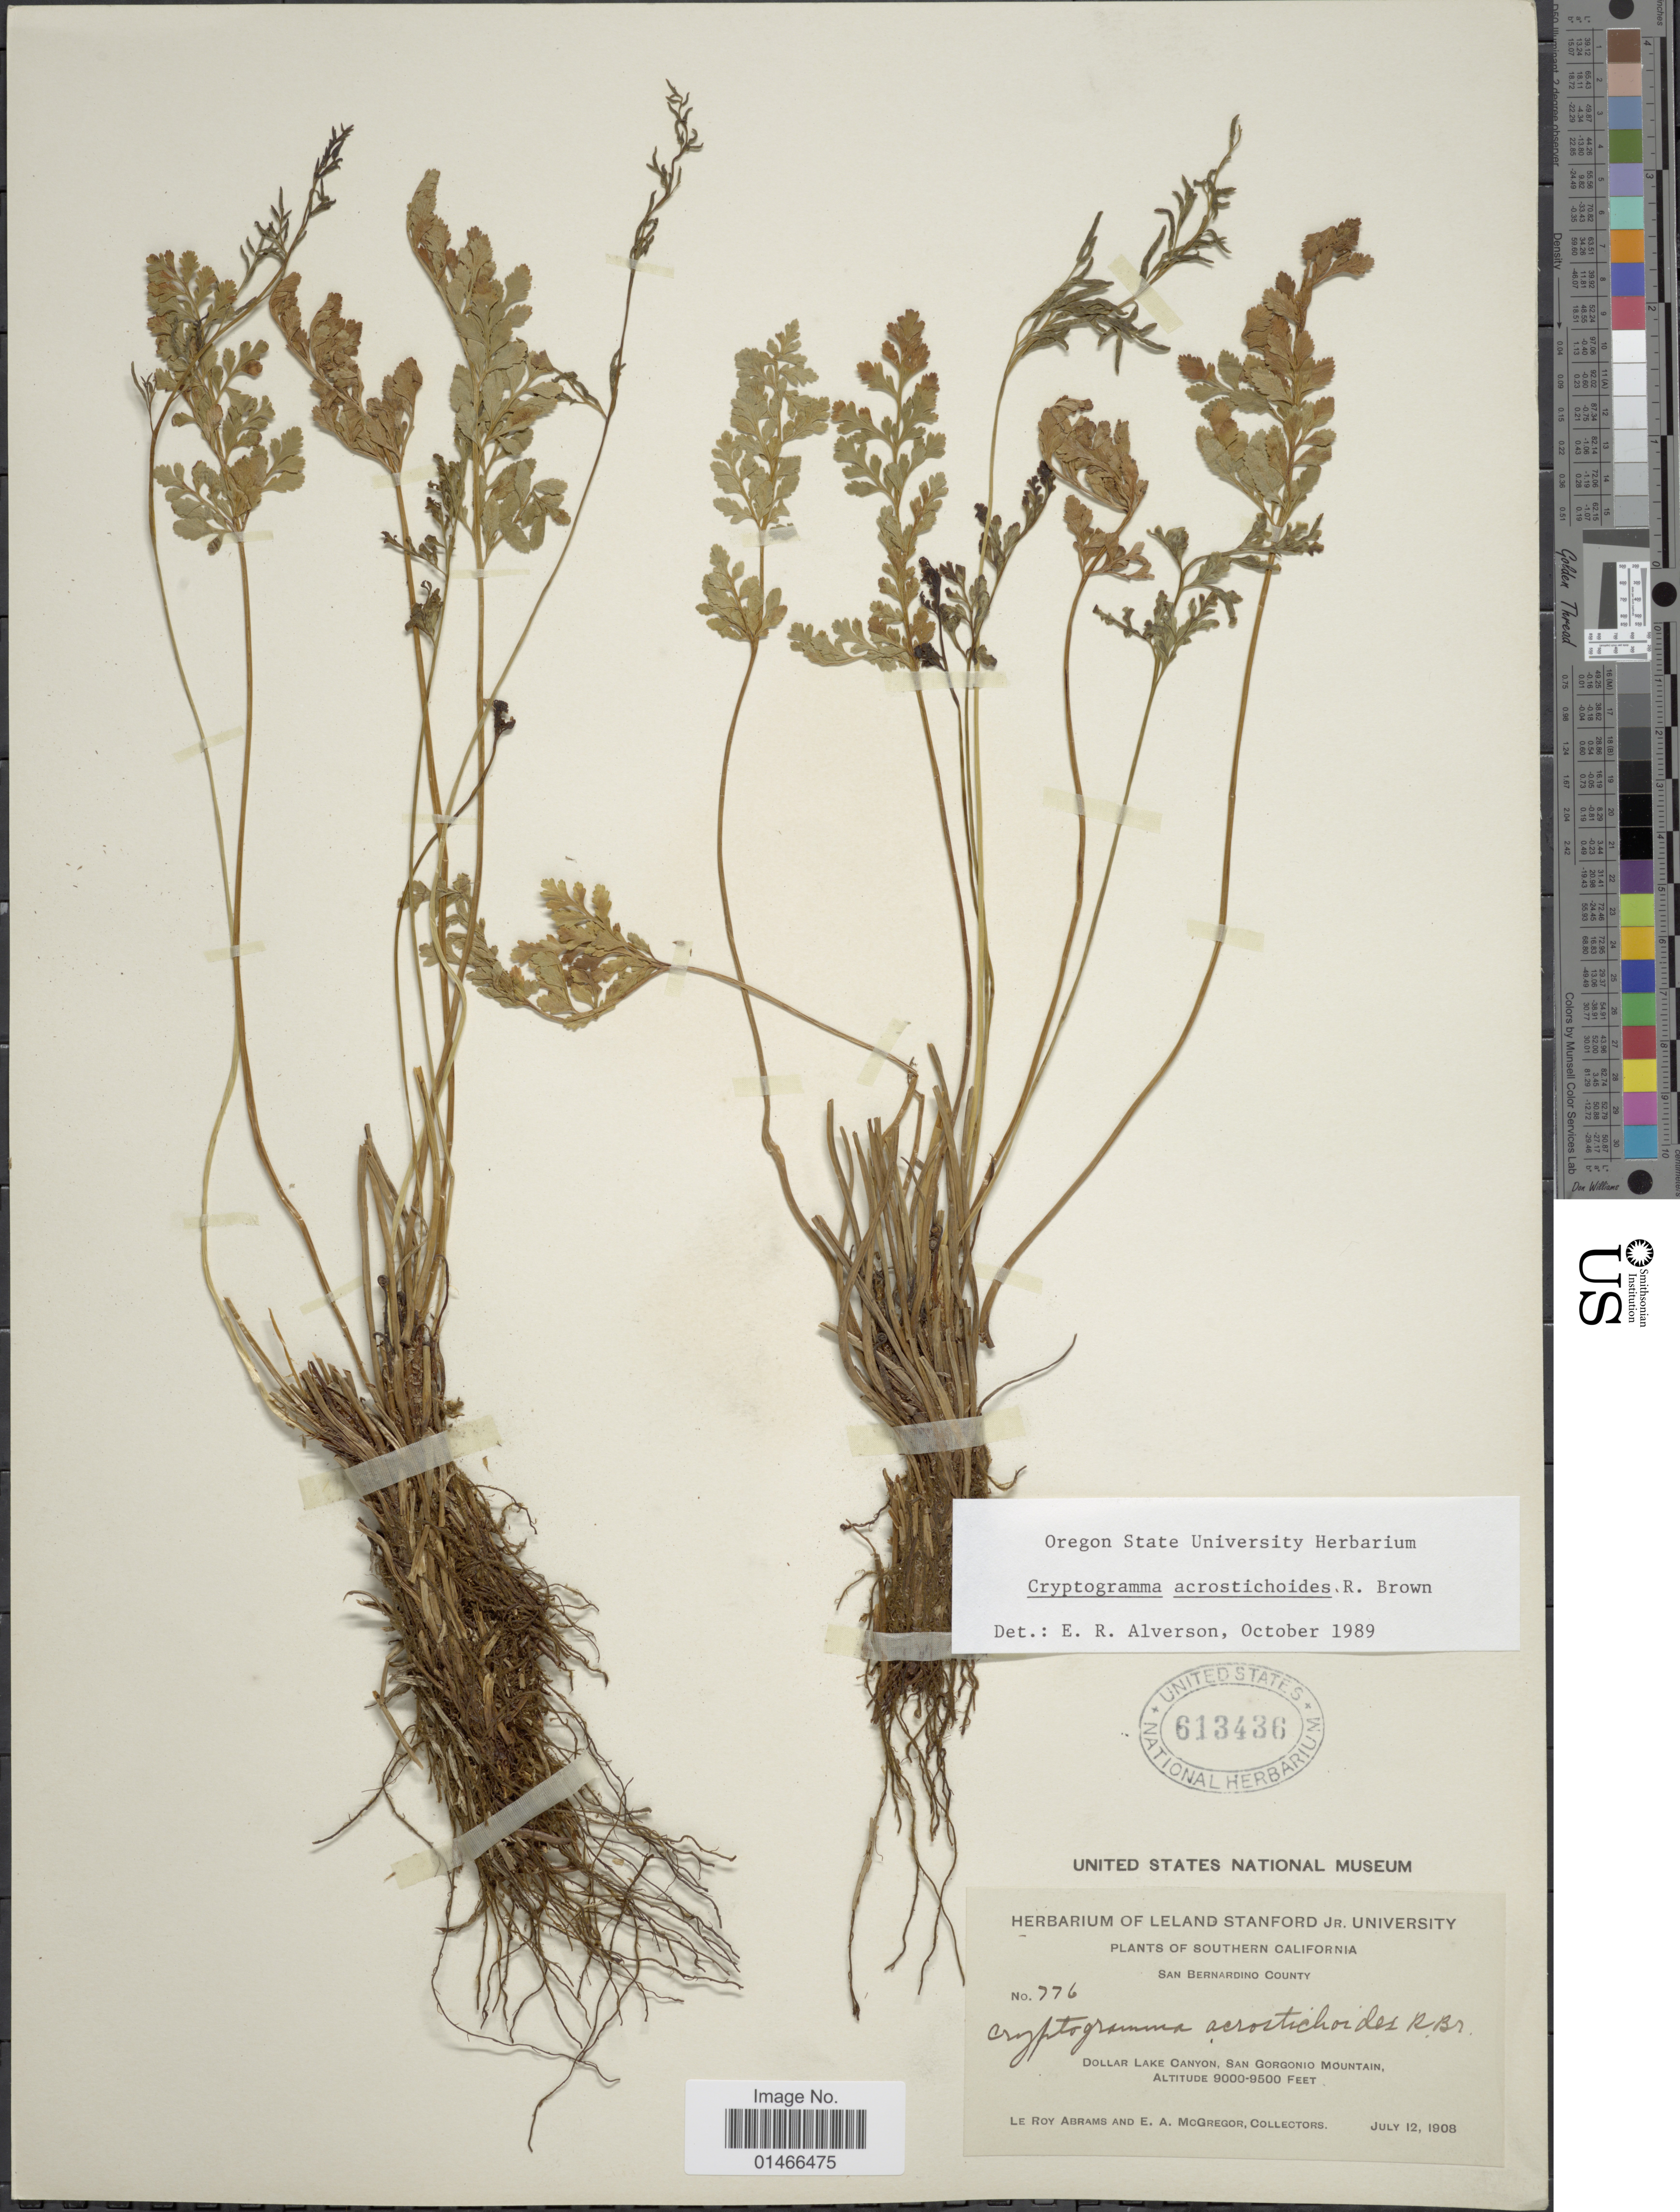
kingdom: Plantae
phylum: Tracheophyta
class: Polypodiopsida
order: Polypodiales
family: Pteridaceae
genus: Cryptogramma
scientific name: Cryptogramma acrostichoides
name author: R. Br.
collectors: L. Abrams & E. A. McGregor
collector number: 776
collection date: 1908-07-12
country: United States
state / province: California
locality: Southern California. Dollar Lake Canyon, San Gorgonio Mountain.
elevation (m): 2743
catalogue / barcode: US 613436